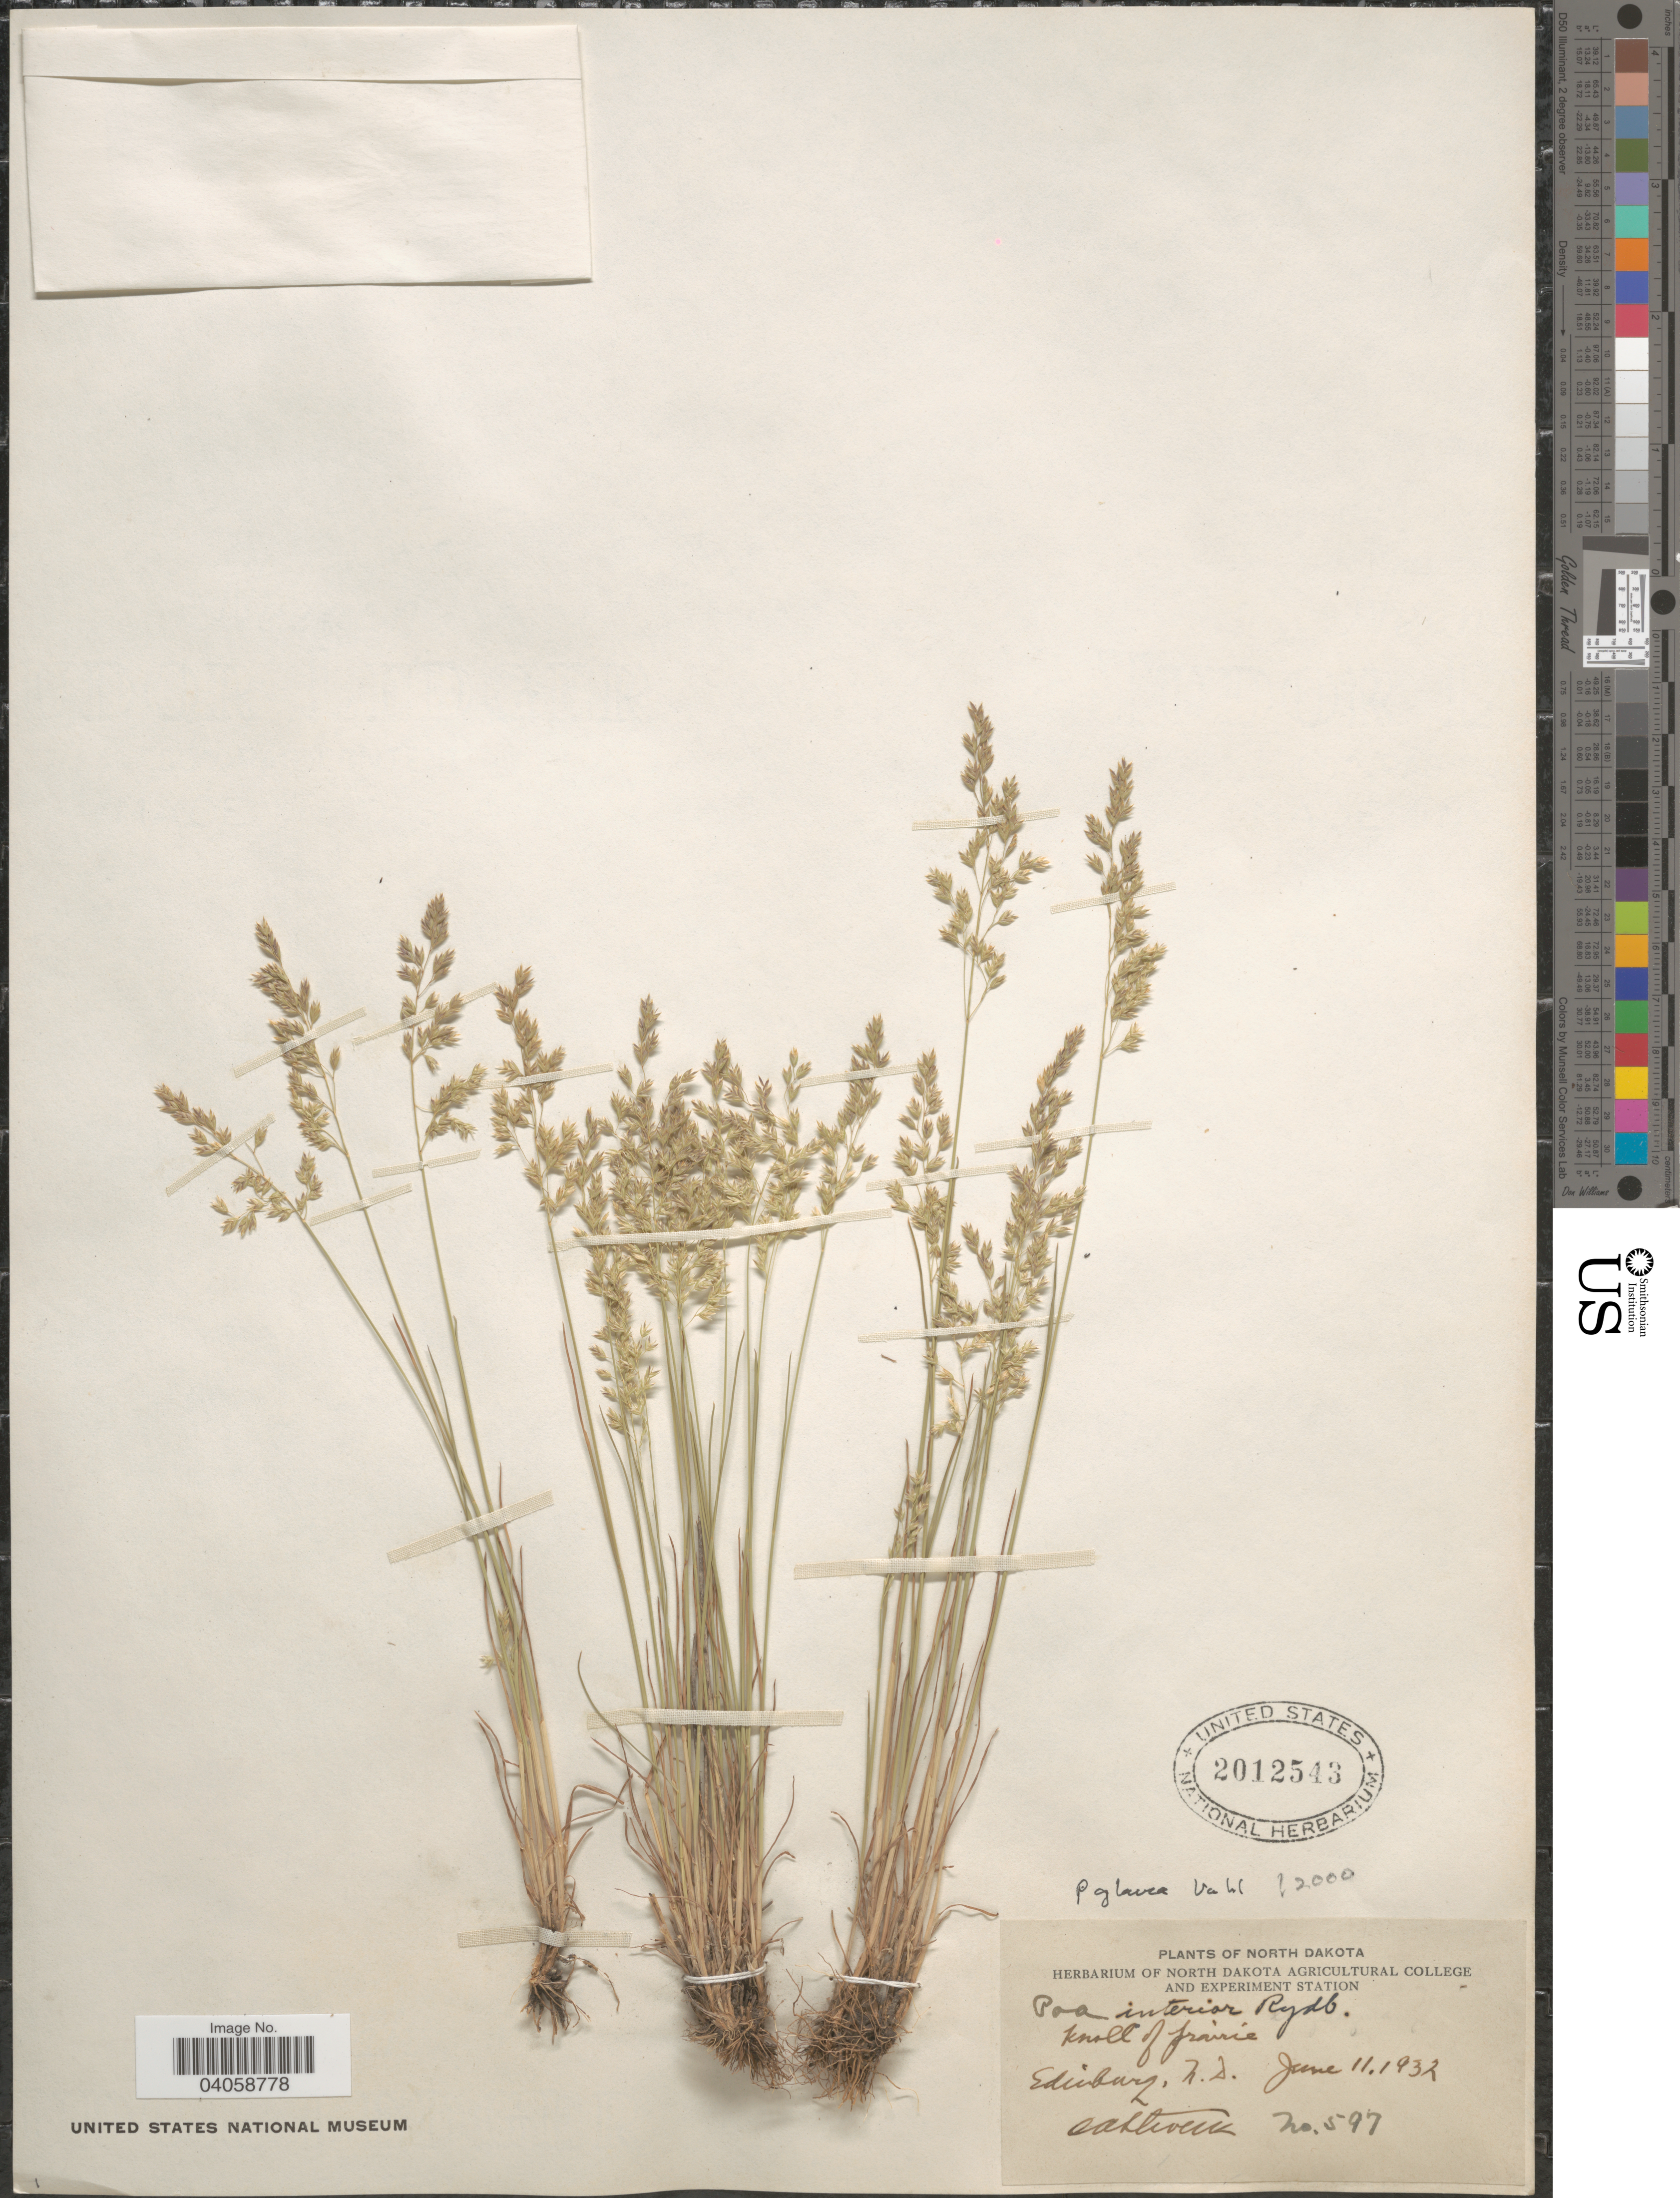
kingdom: Plantae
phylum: Tracheophyta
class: Liliopsida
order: Poales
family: Poaceae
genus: Poa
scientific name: Poa glauca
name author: Vahl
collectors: O. A. Stevens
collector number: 597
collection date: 1932-06-11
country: United States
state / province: North Dakota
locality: Edinburg.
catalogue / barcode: US 2012543